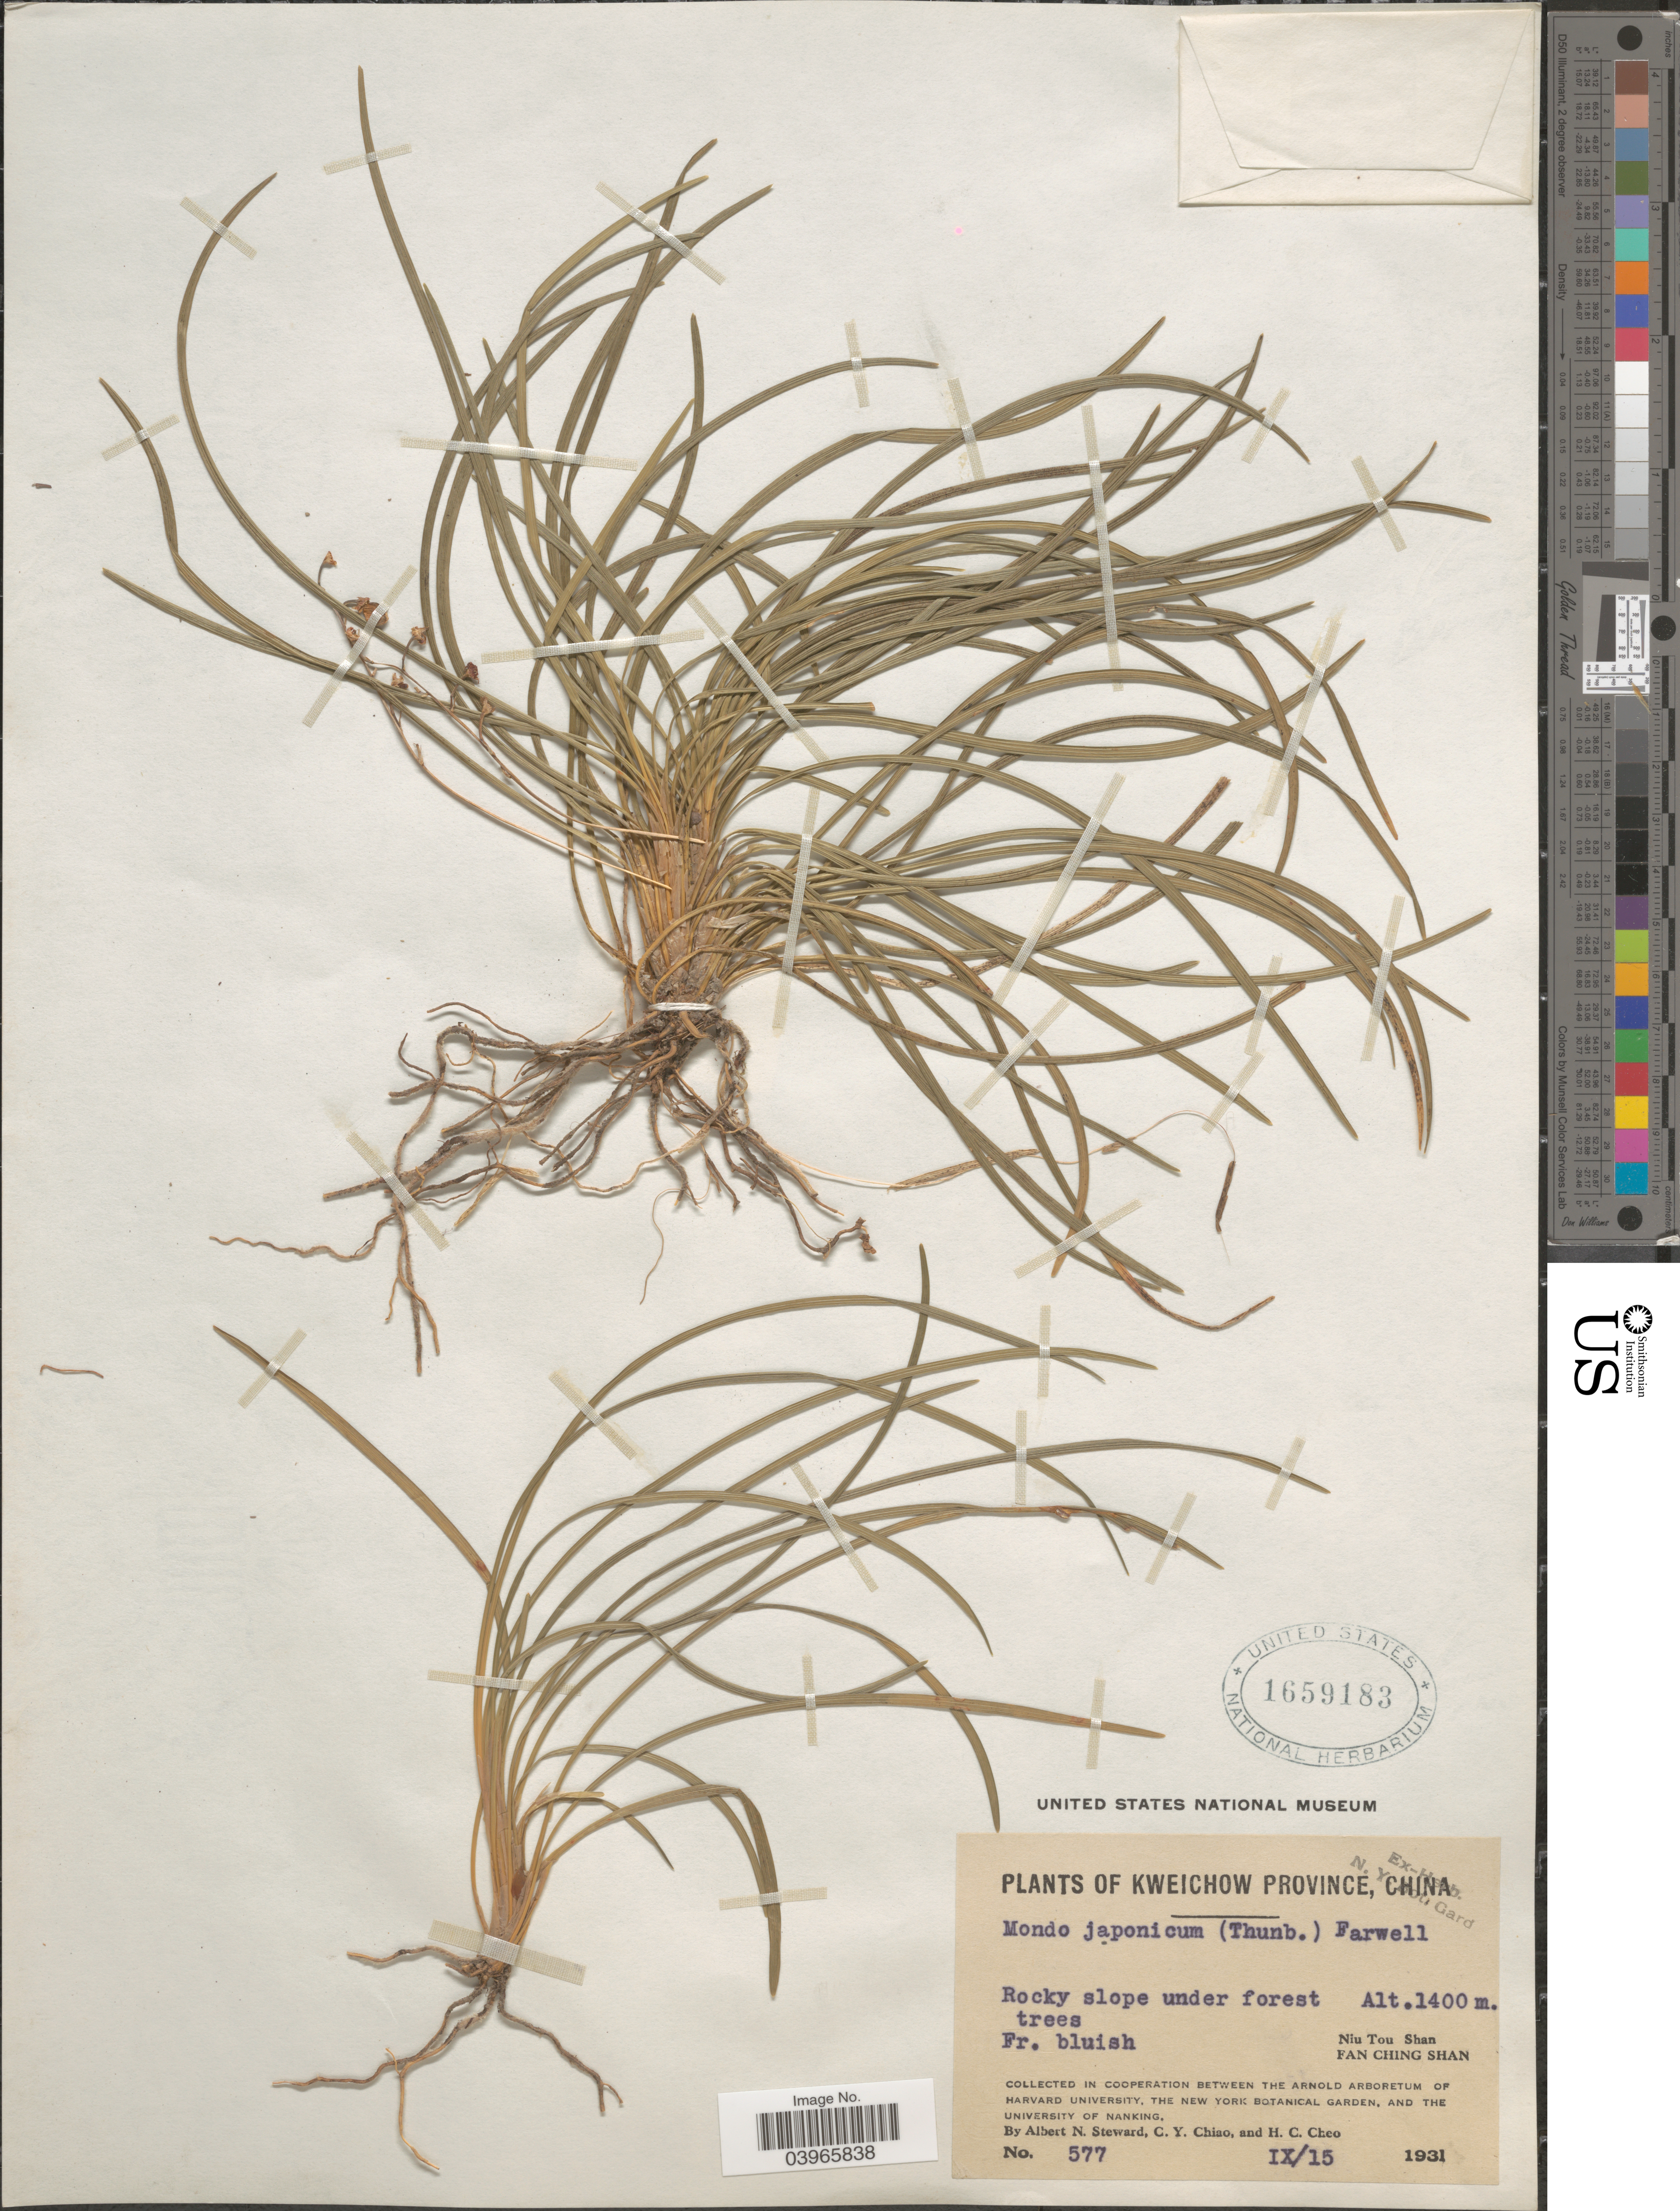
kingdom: Plantae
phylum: Tracheophyta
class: Liliopsida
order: Asparagales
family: Asparagaceae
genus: Ophiopogon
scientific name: Ophiopogon japonicus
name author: (L. f.) Ker Gawl.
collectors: A. N. Steward, C. Y. Chiao & H. Cheo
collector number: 577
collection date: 1931-09-15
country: China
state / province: Guizhou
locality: Kweichow Province. Rocky slope under forest. Niu Tou Shan. Fan Ching Shan.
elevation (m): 1400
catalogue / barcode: US 1659183